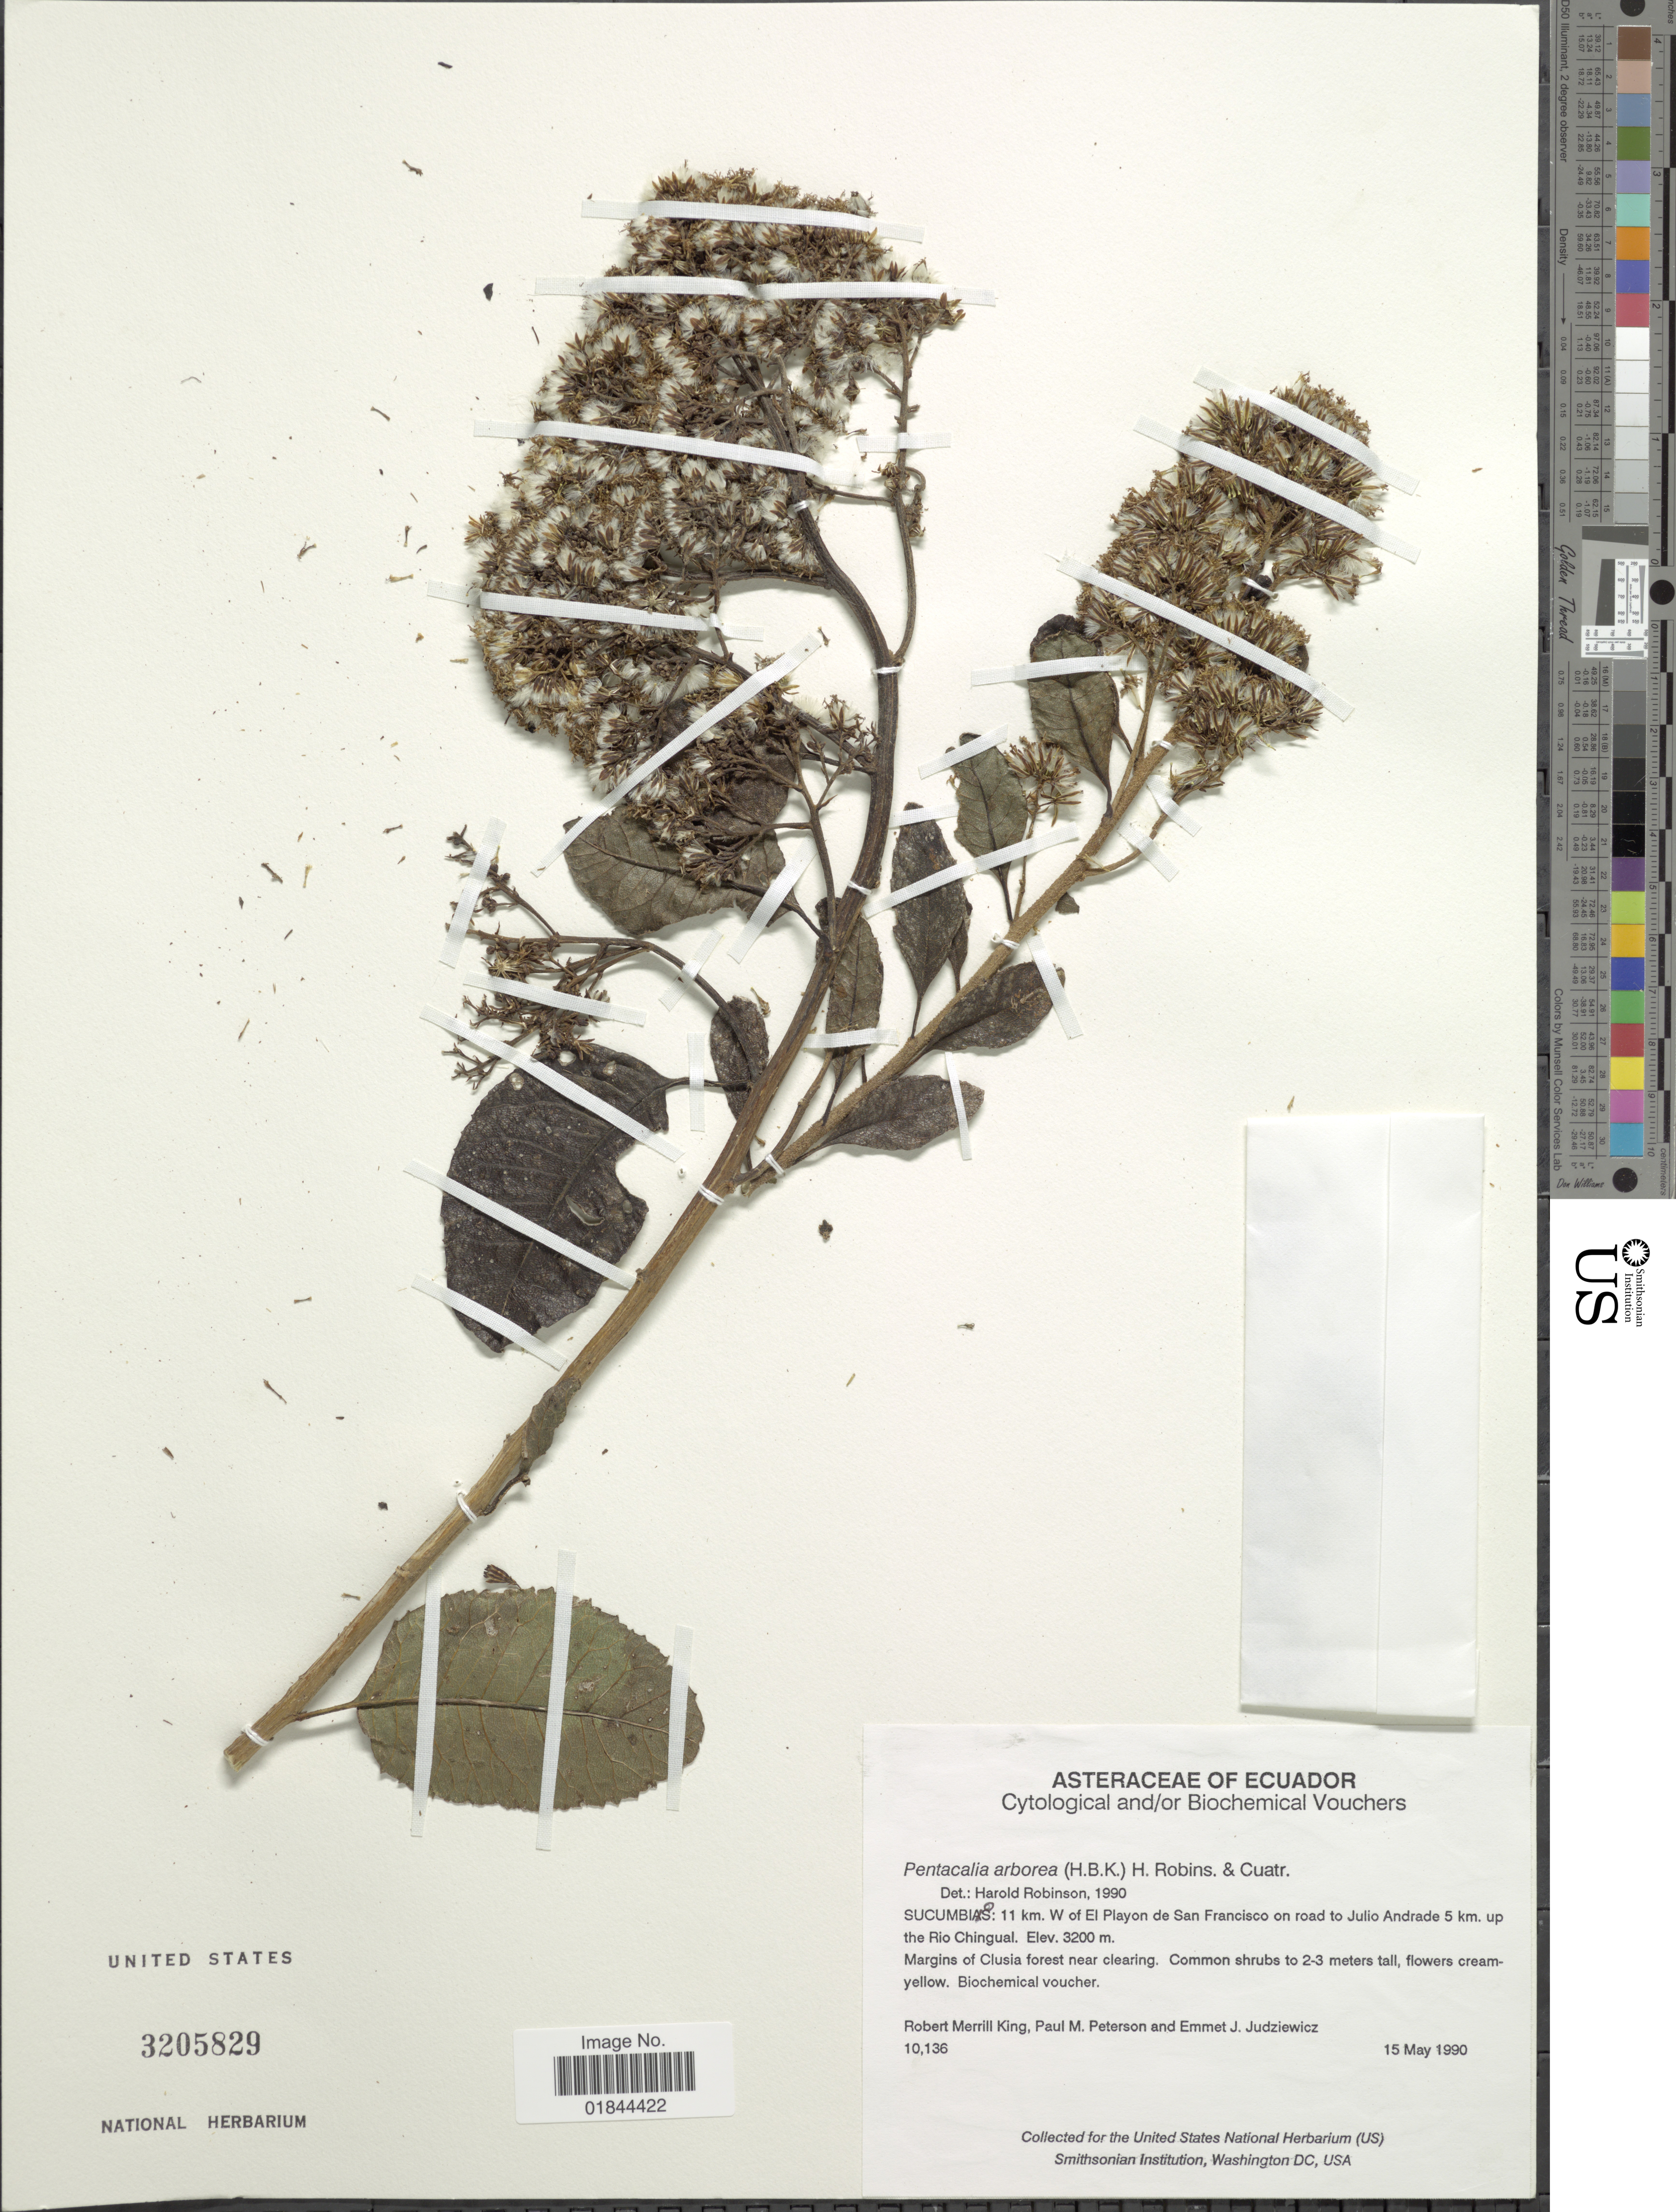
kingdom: Plantae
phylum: Tracheophyta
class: Magnoliopsida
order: Asterales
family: Asteraceae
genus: Pentacalia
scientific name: Pentacalia arborea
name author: (Kunth) H. Rob. & Cuatrec.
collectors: R. M. King, P. M. Peterson & E. J. Judziewicz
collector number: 10136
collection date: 1990-05-15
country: Ecuador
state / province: Sucumbíos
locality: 11 km W of El Playon de San Francisco on road to Julio Andrade 5 km up the Rio Chingual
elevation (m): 3200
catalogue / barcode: US 3205829